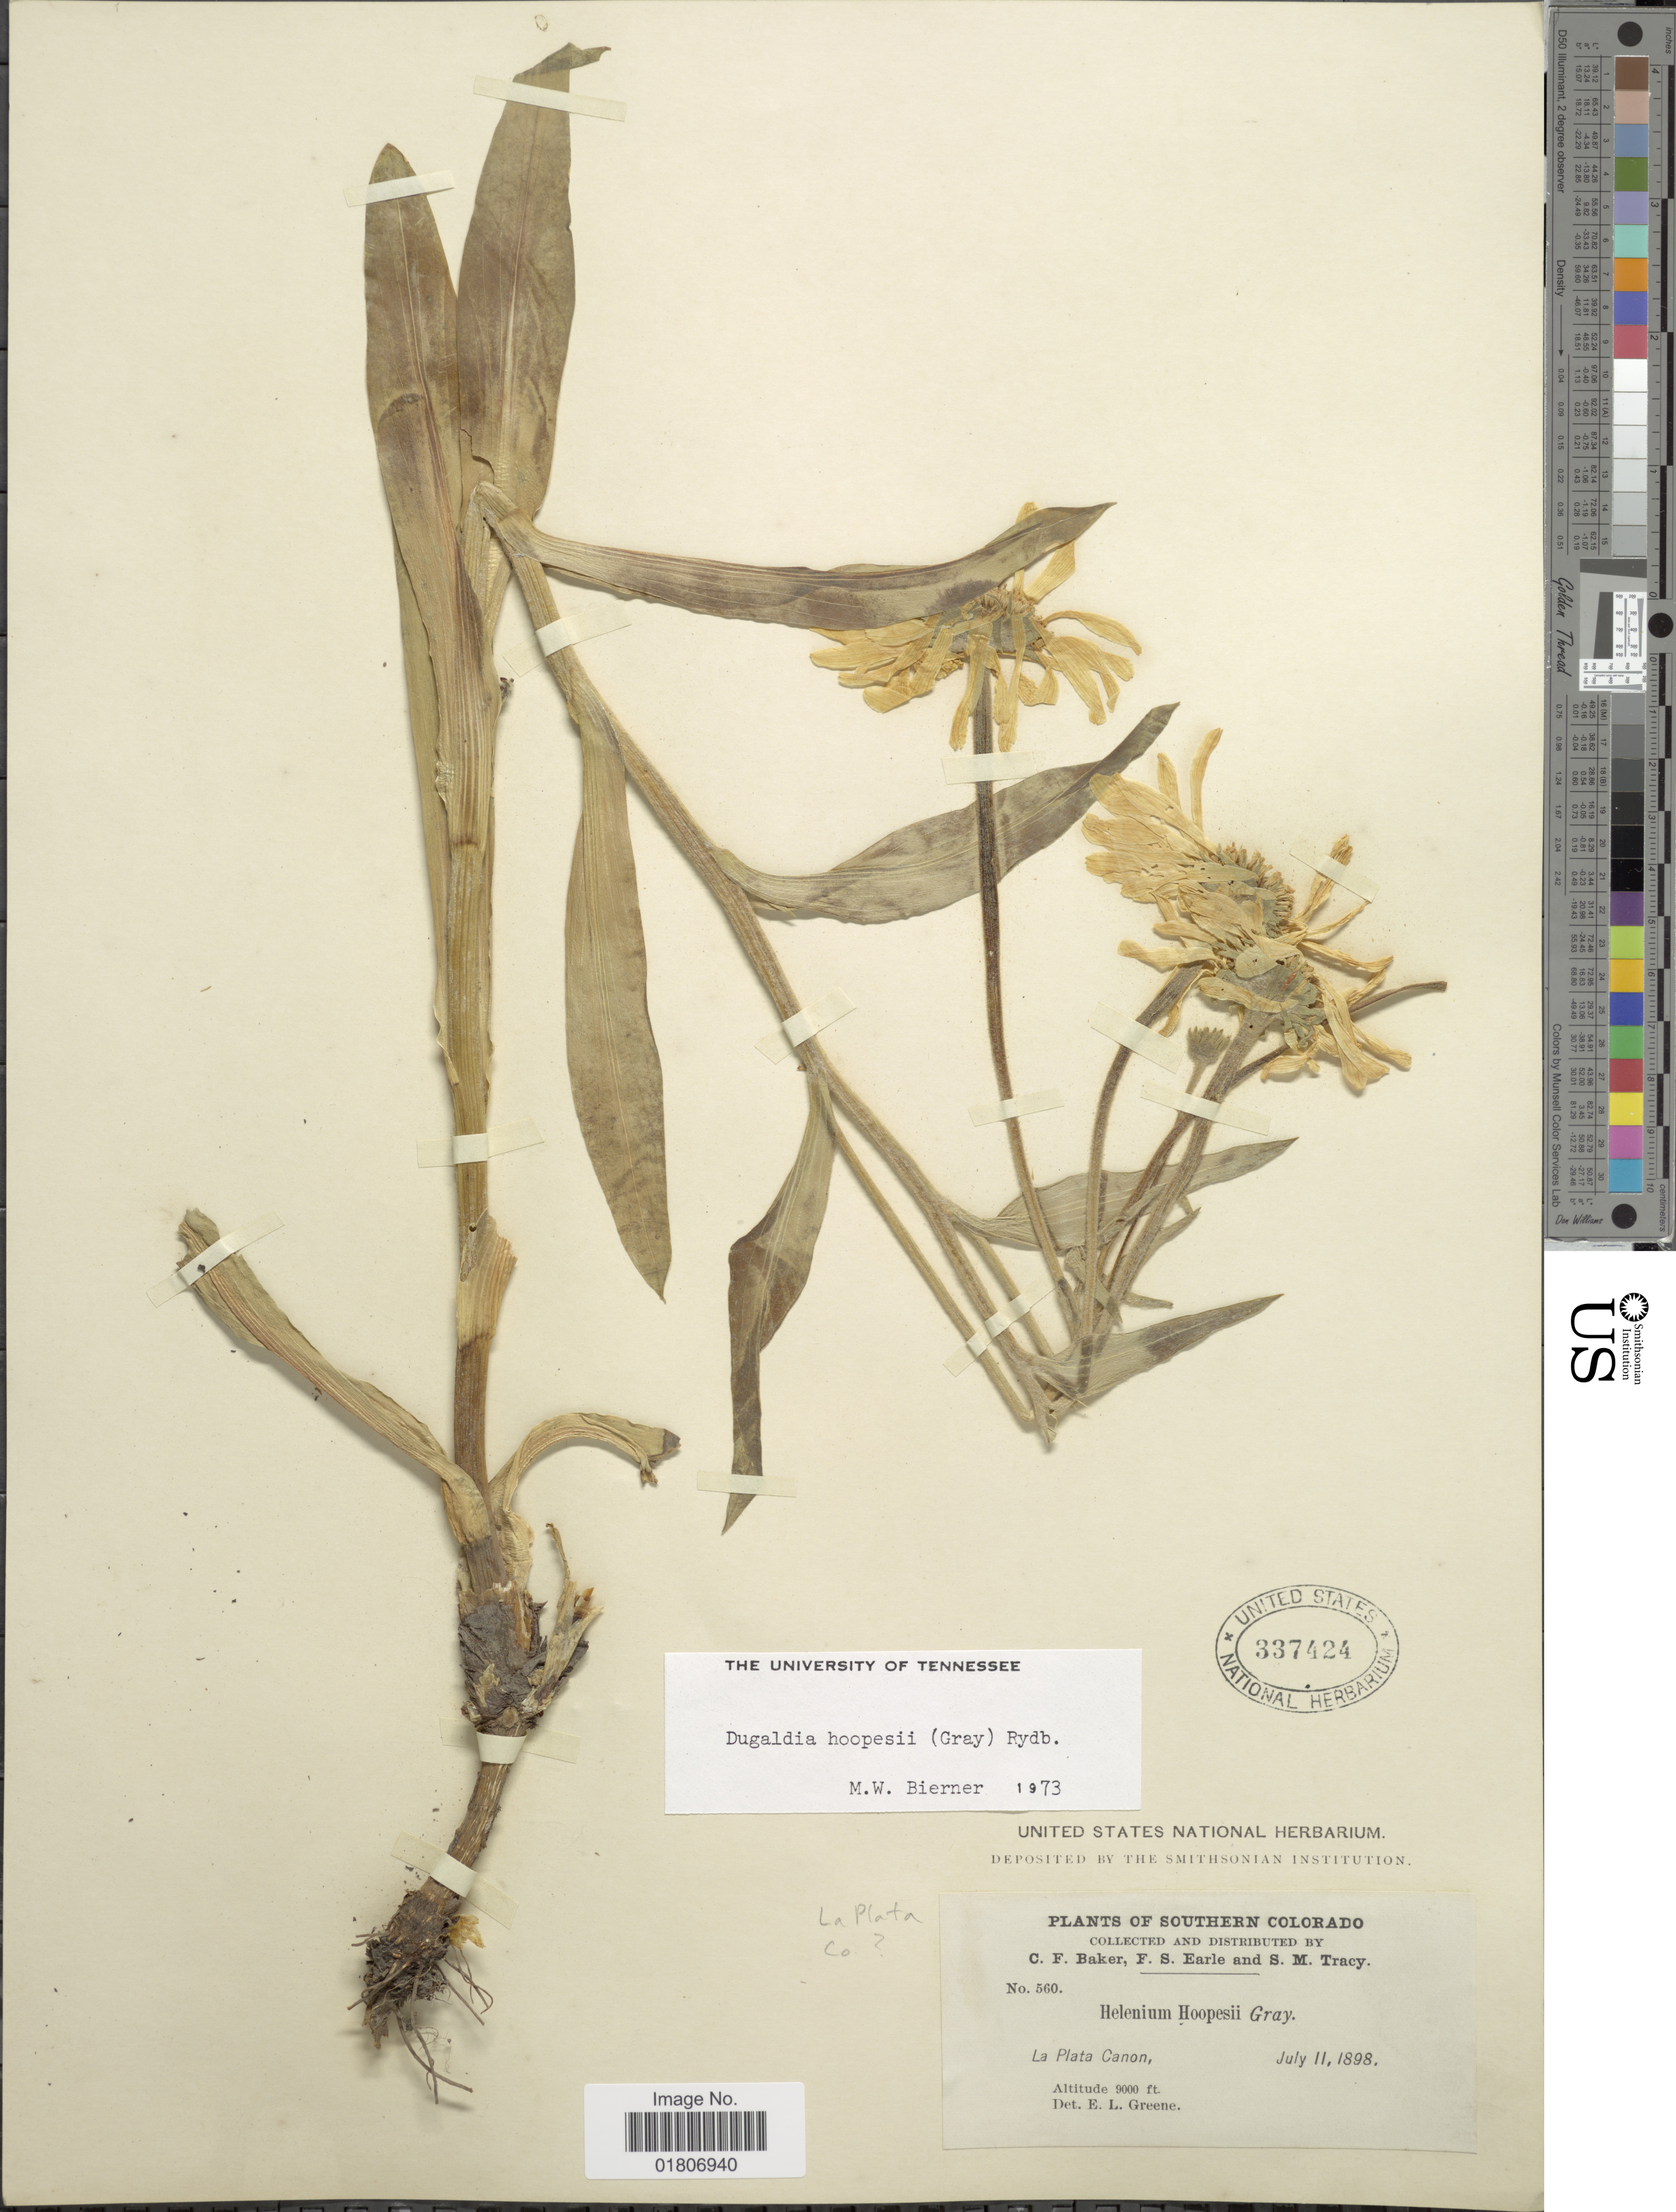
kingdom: Plantae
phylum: Tracheophyta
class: Magnoliopsida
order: Asterales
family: Asteraceae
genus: Dugaldia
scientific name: Dugaldia hoopesii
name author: (A. Gray) Rydb.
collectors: C. F. Baker, F. S. Earle & S. M. Tracy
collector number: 560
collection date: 1898-07-11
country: United States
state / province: Colorado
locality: Southern Colorado. La Plata Canon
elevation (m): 2743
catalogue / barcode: US 337424